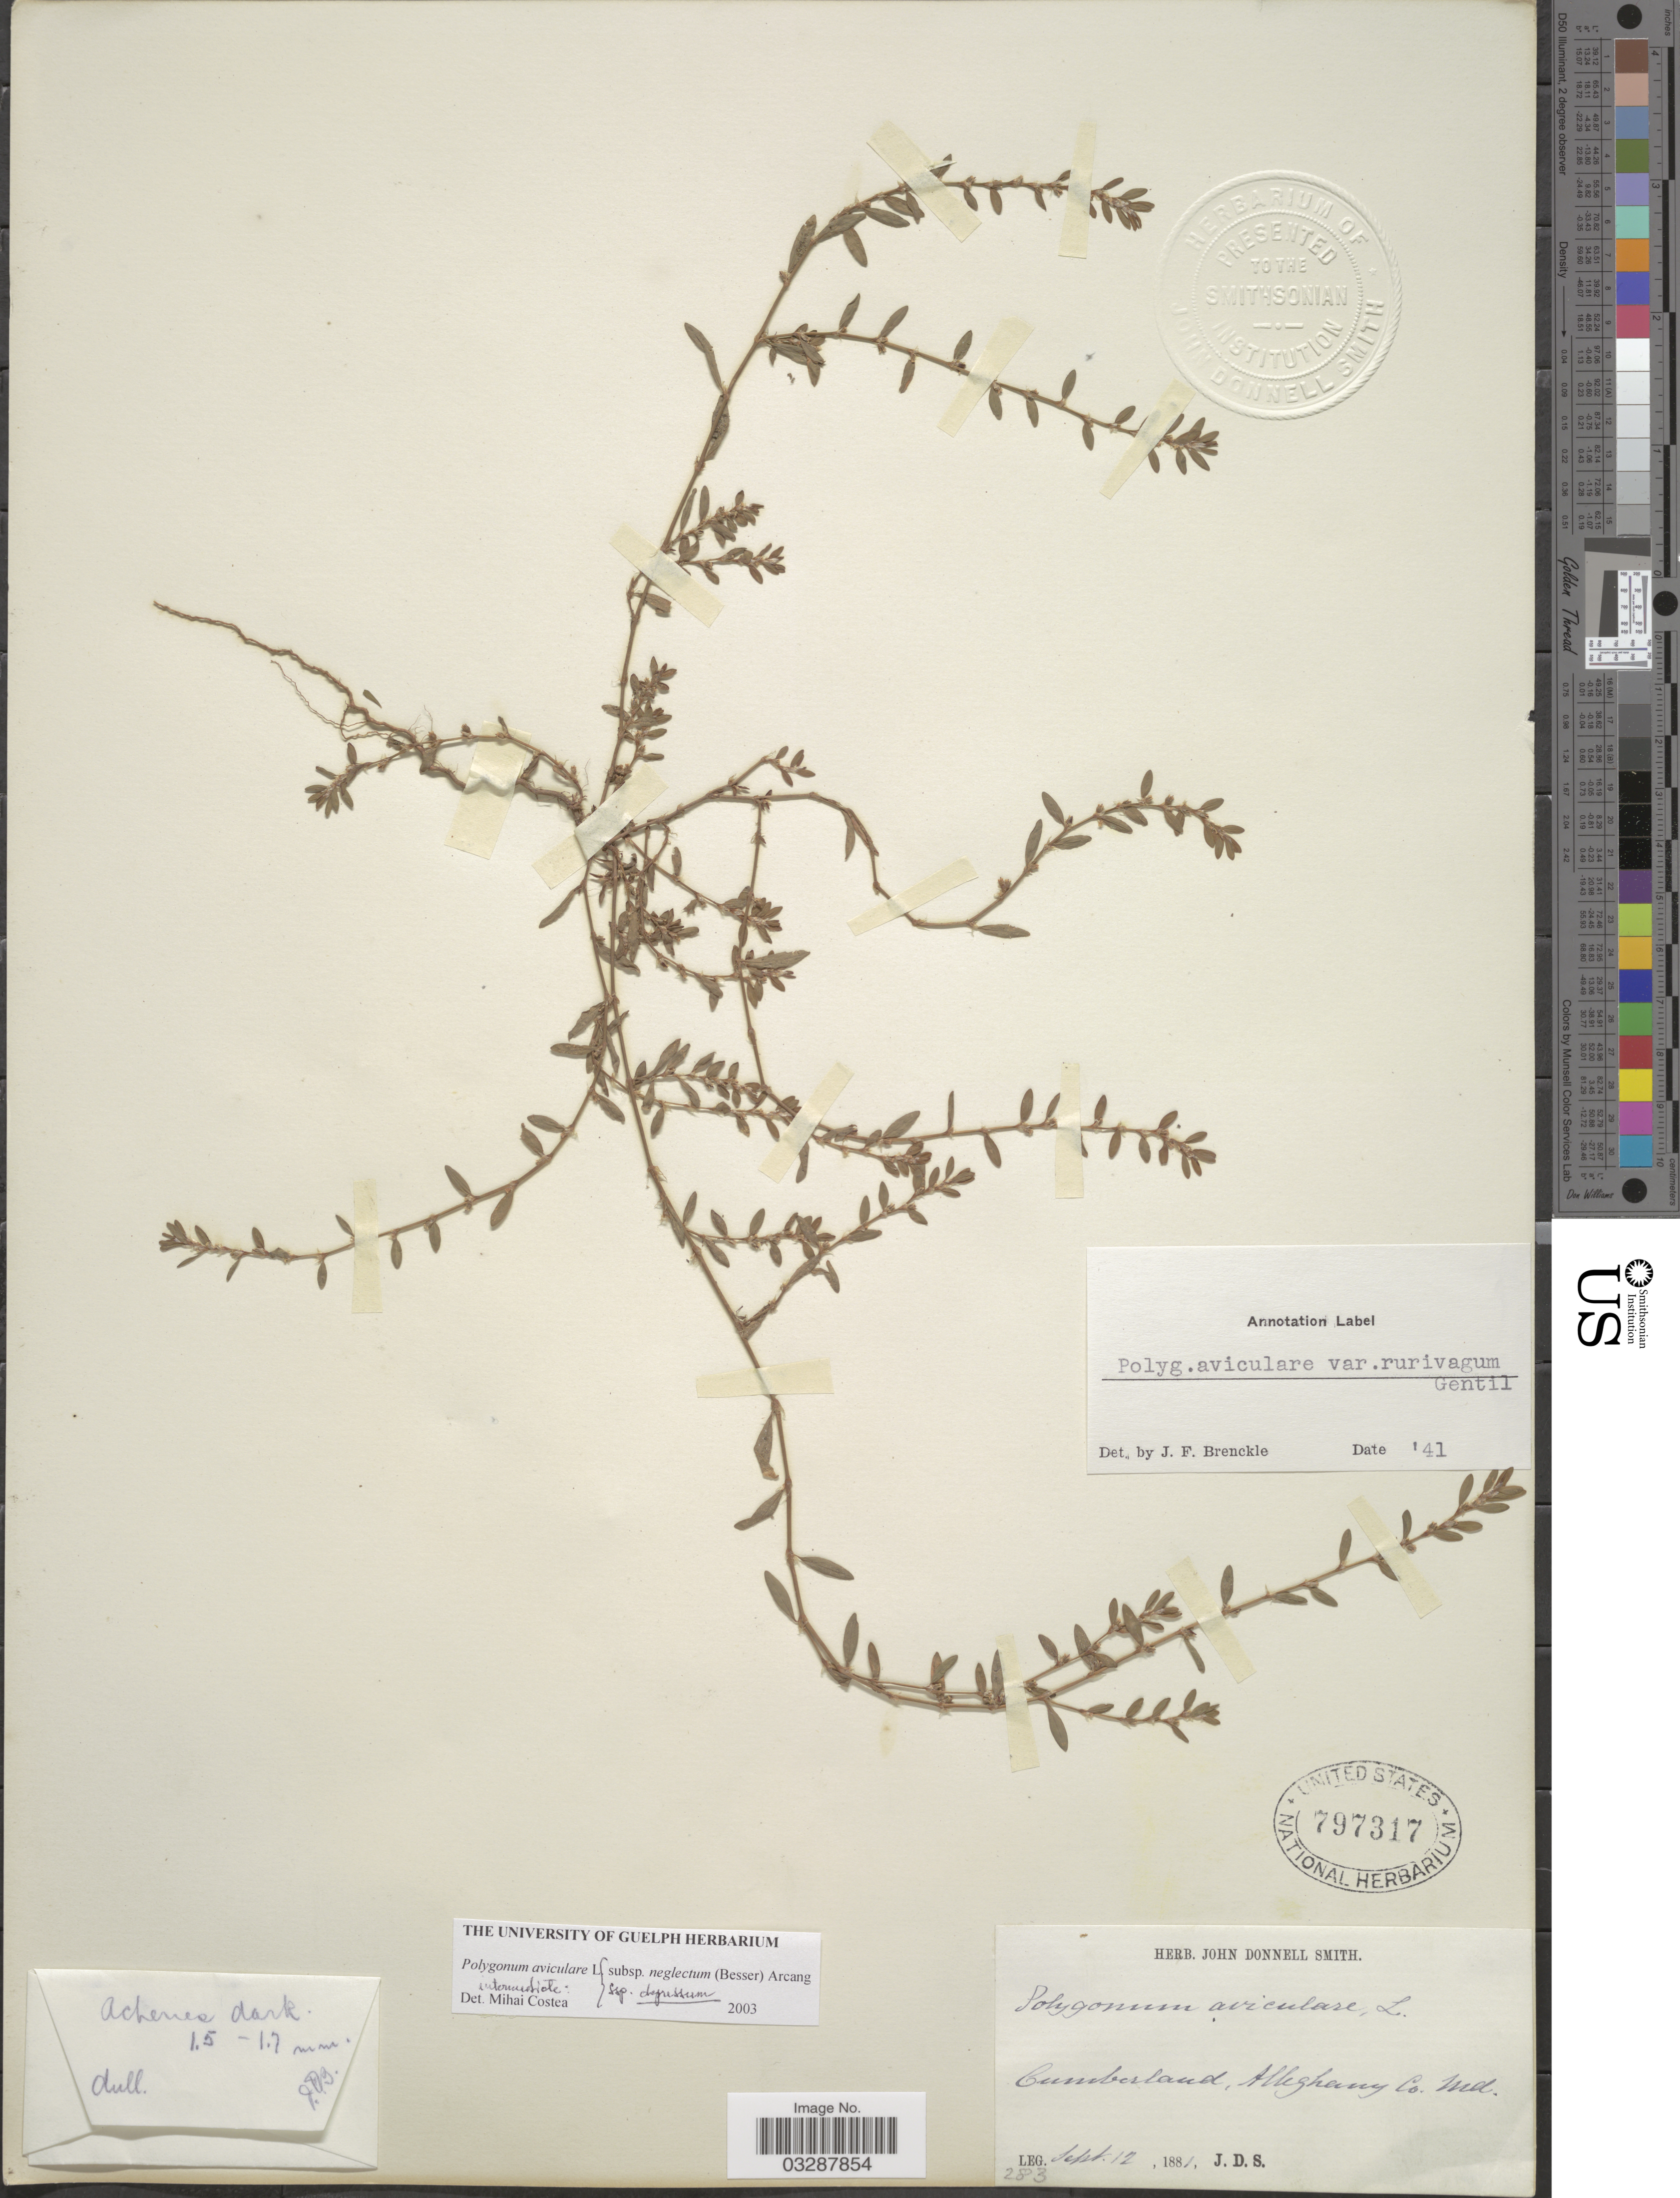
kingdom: Plantae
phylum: Tracheophyta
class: Magnoliopsida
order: Caryophyllales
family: Polygonaceae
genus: Polygonum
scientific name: Polygonum aviculare subsp. neglectum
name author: (Besser) Arcang.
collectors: J. Donnell Smith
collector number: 283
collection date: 1881-09-12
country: United States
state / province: Maryland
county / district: Allegany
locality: Cumberland, Alleghany Co.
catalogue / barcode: US 797317